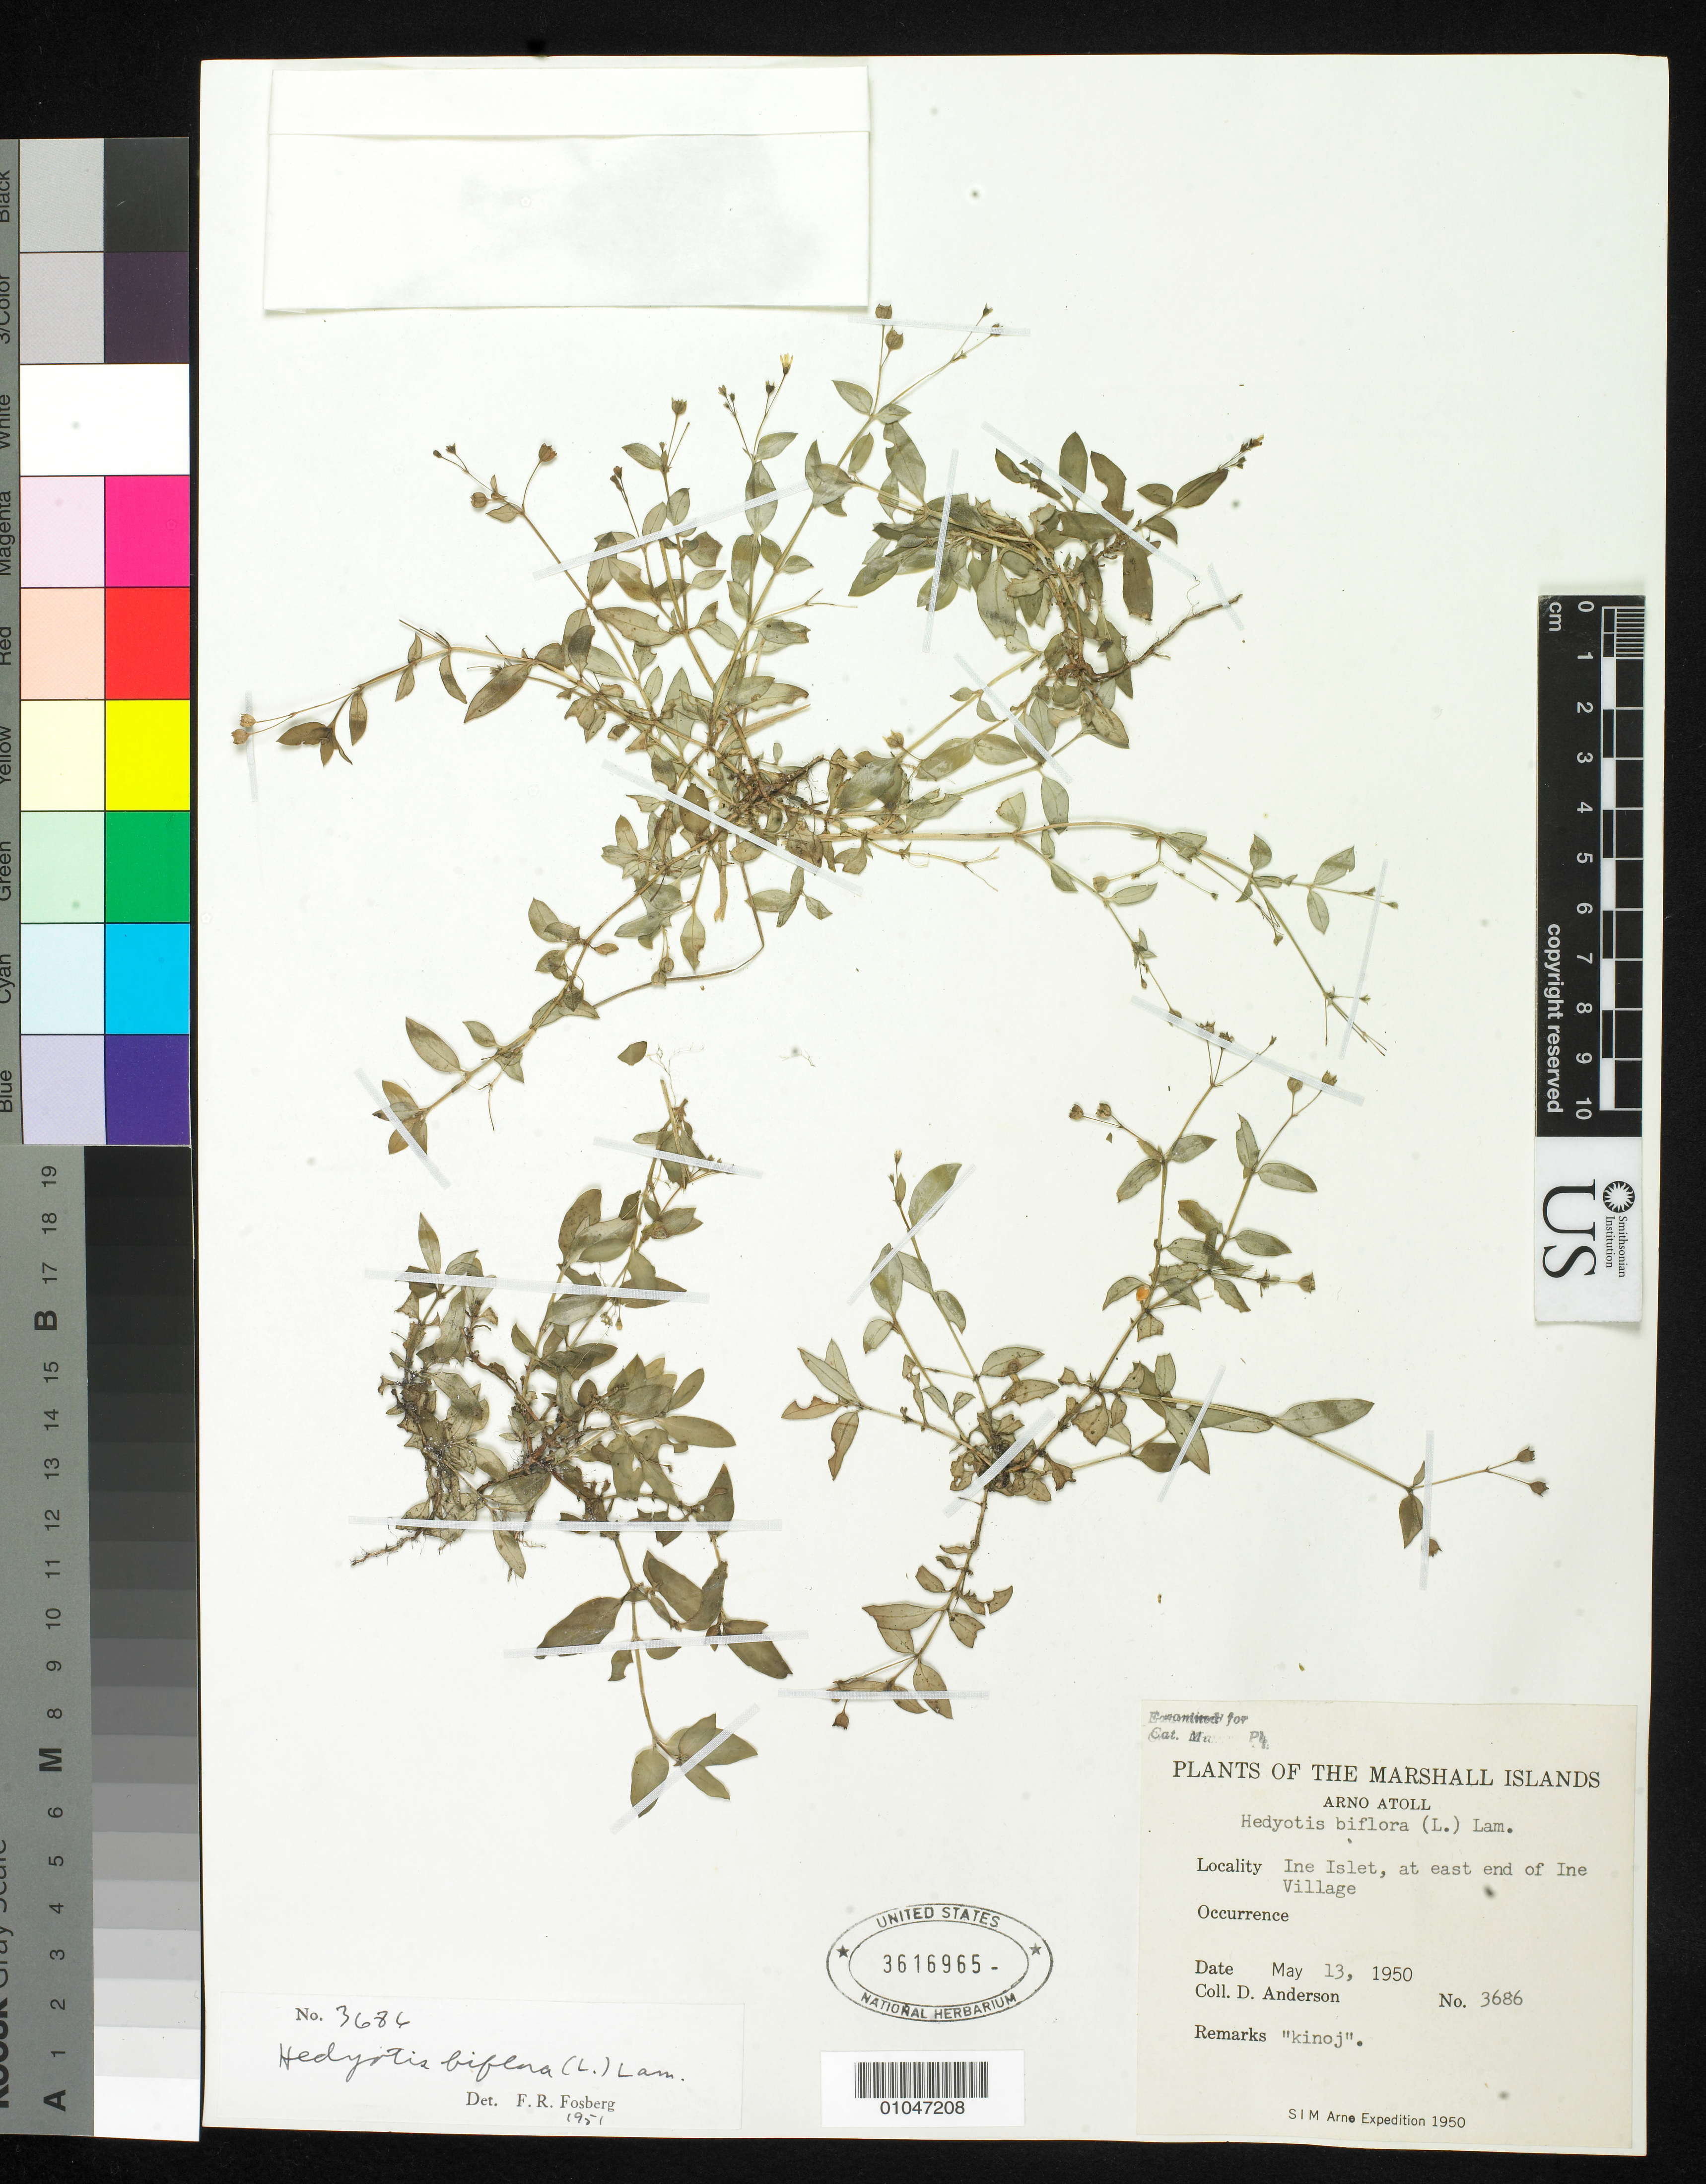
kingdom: Plantae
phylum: Tracheophyta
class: Magnoliopsida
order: Gentianales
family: Rubiaceae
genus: Leptopetalum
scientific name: Leptopetalum biflorum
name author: (L.) Neupane & N. Wikstr.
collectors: D. Anderson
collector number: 3686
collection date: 1950-05-13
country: Marshall Islands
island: Arno Atoll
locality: Ine Islet at east end of Ine village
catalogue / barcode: US 3616965